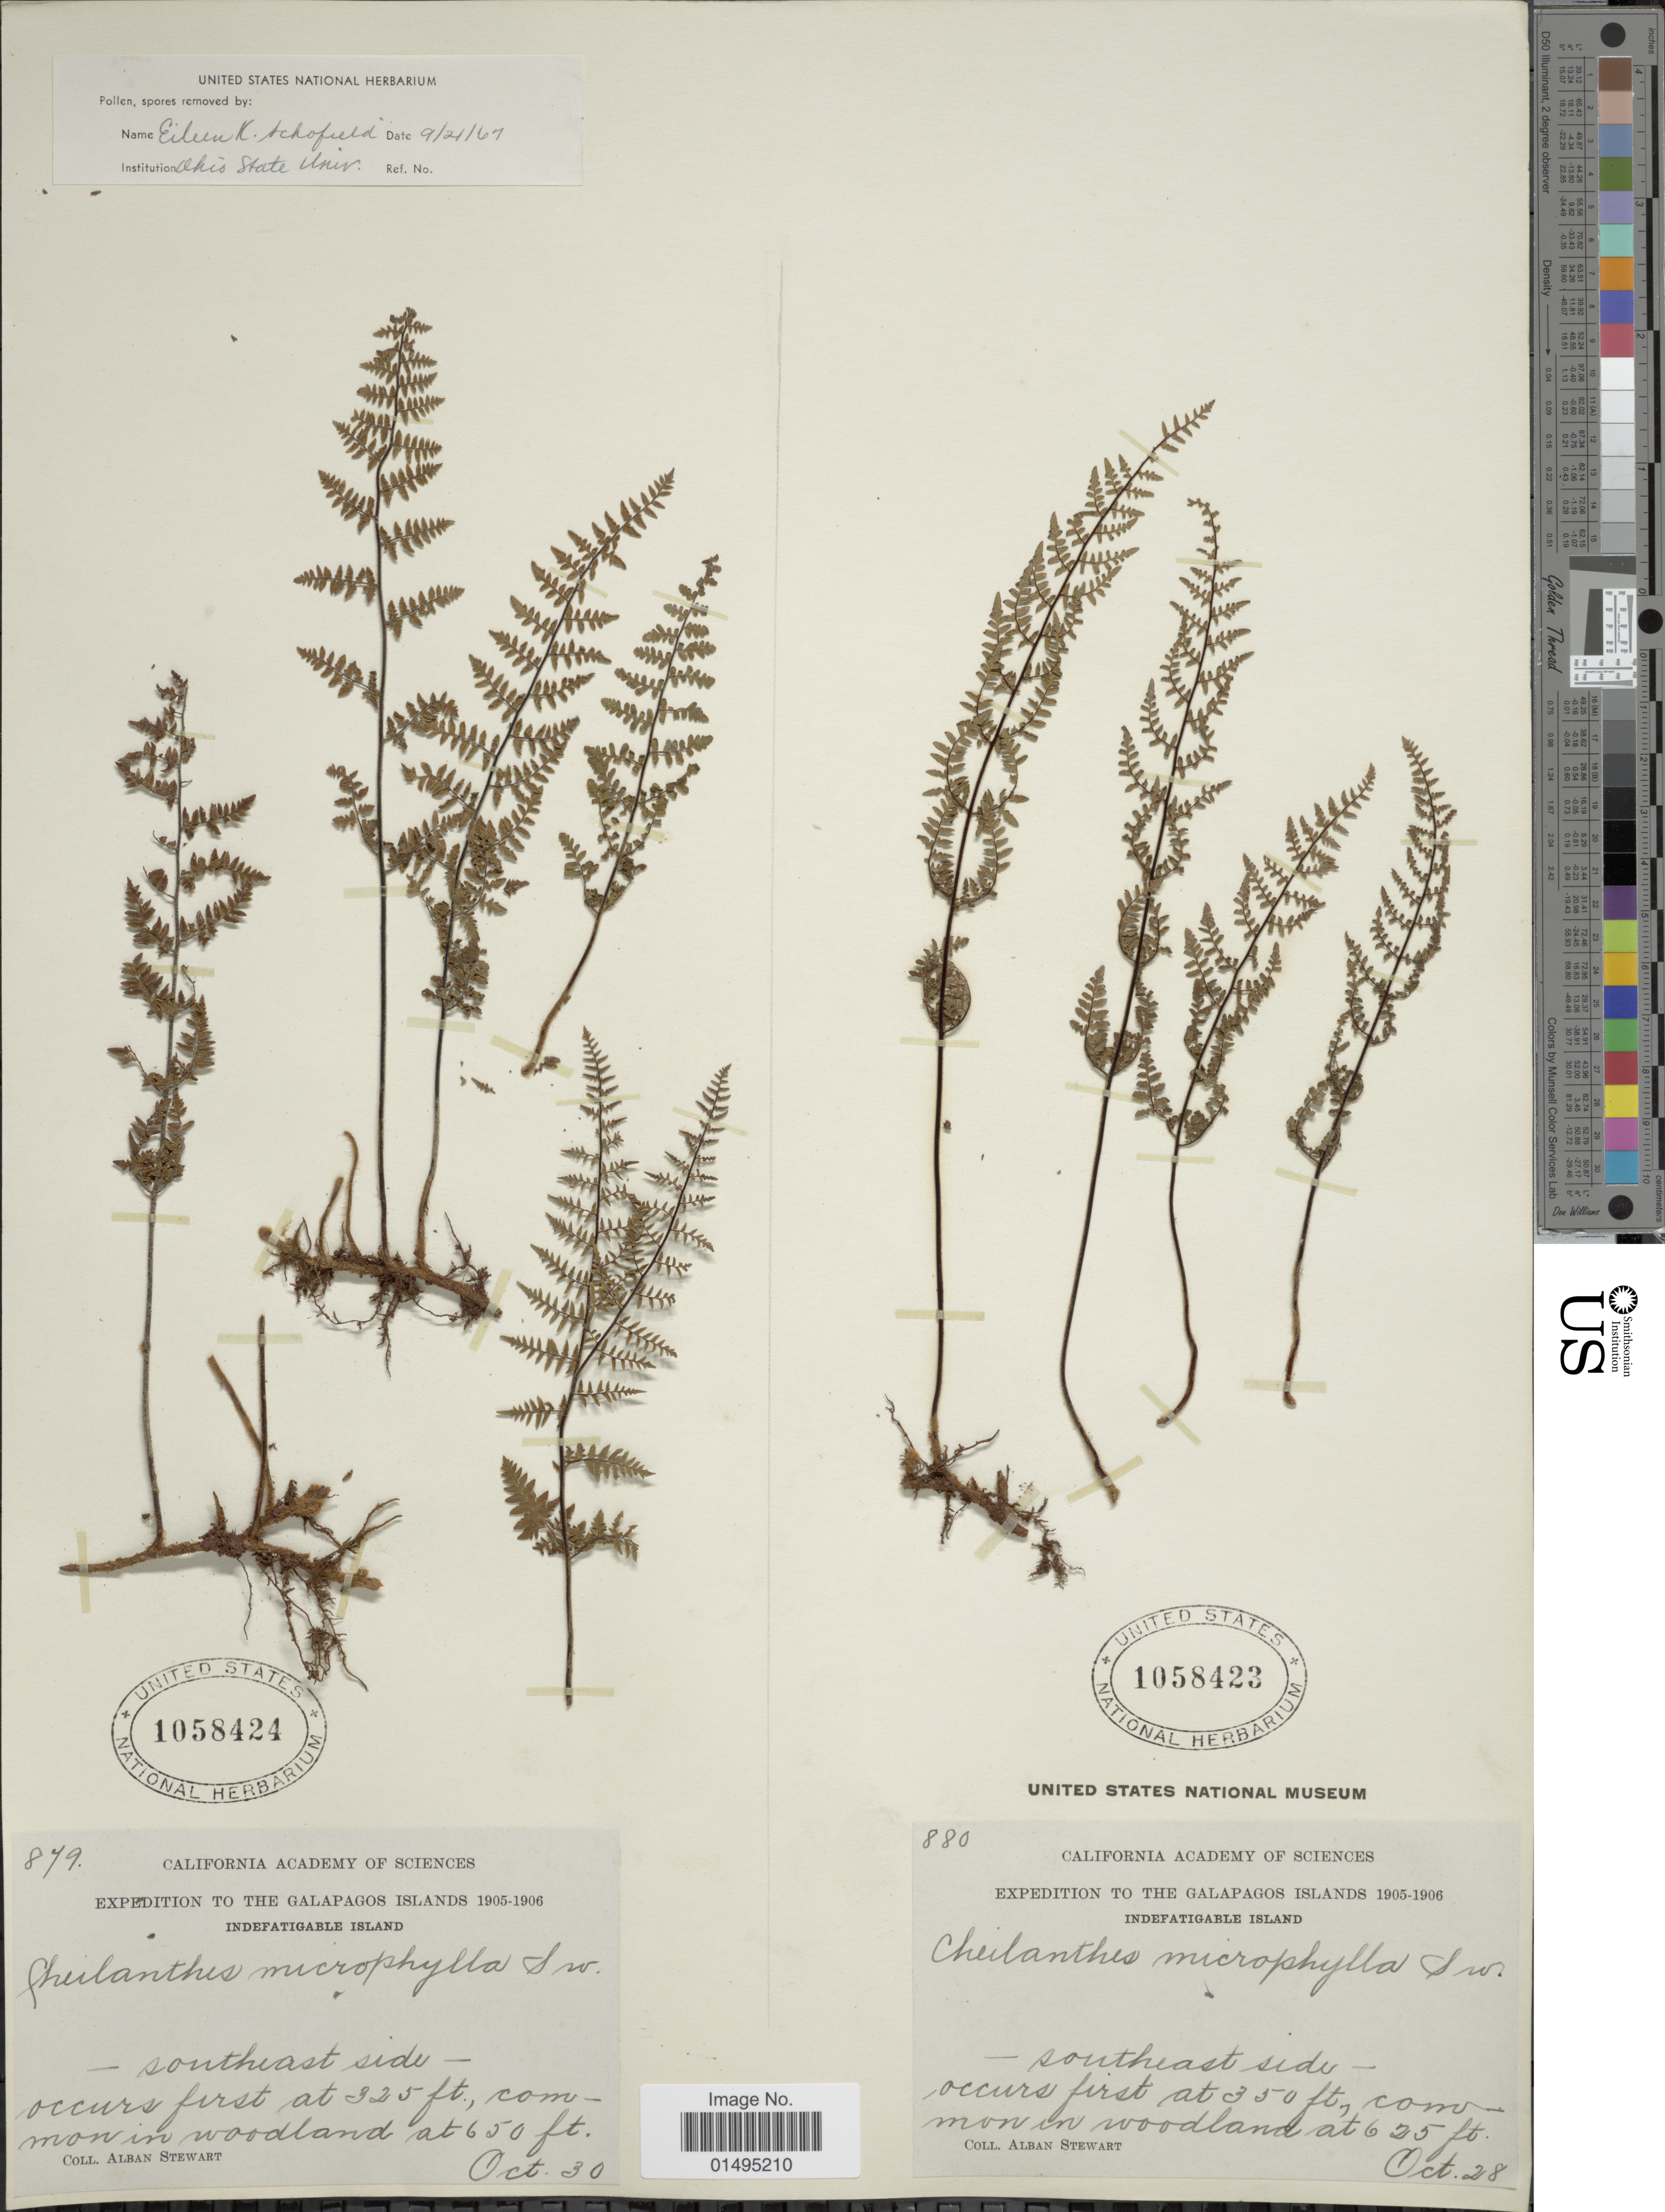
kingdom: Plantae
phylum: Tracheophyta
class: Polypodiopsida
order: Polypodiales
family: Pteridaceae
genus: Myriopteris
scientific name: Myriopteris microphylla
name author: (Sw.) Grusz & Windham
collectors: A. Stewart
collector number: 879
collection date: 1905-10-30/1906-10-30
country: Ecuador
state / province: Colón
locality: Galapagos islands, Indefatigable Island, southwest side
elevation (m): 99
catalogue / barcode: US 1058424